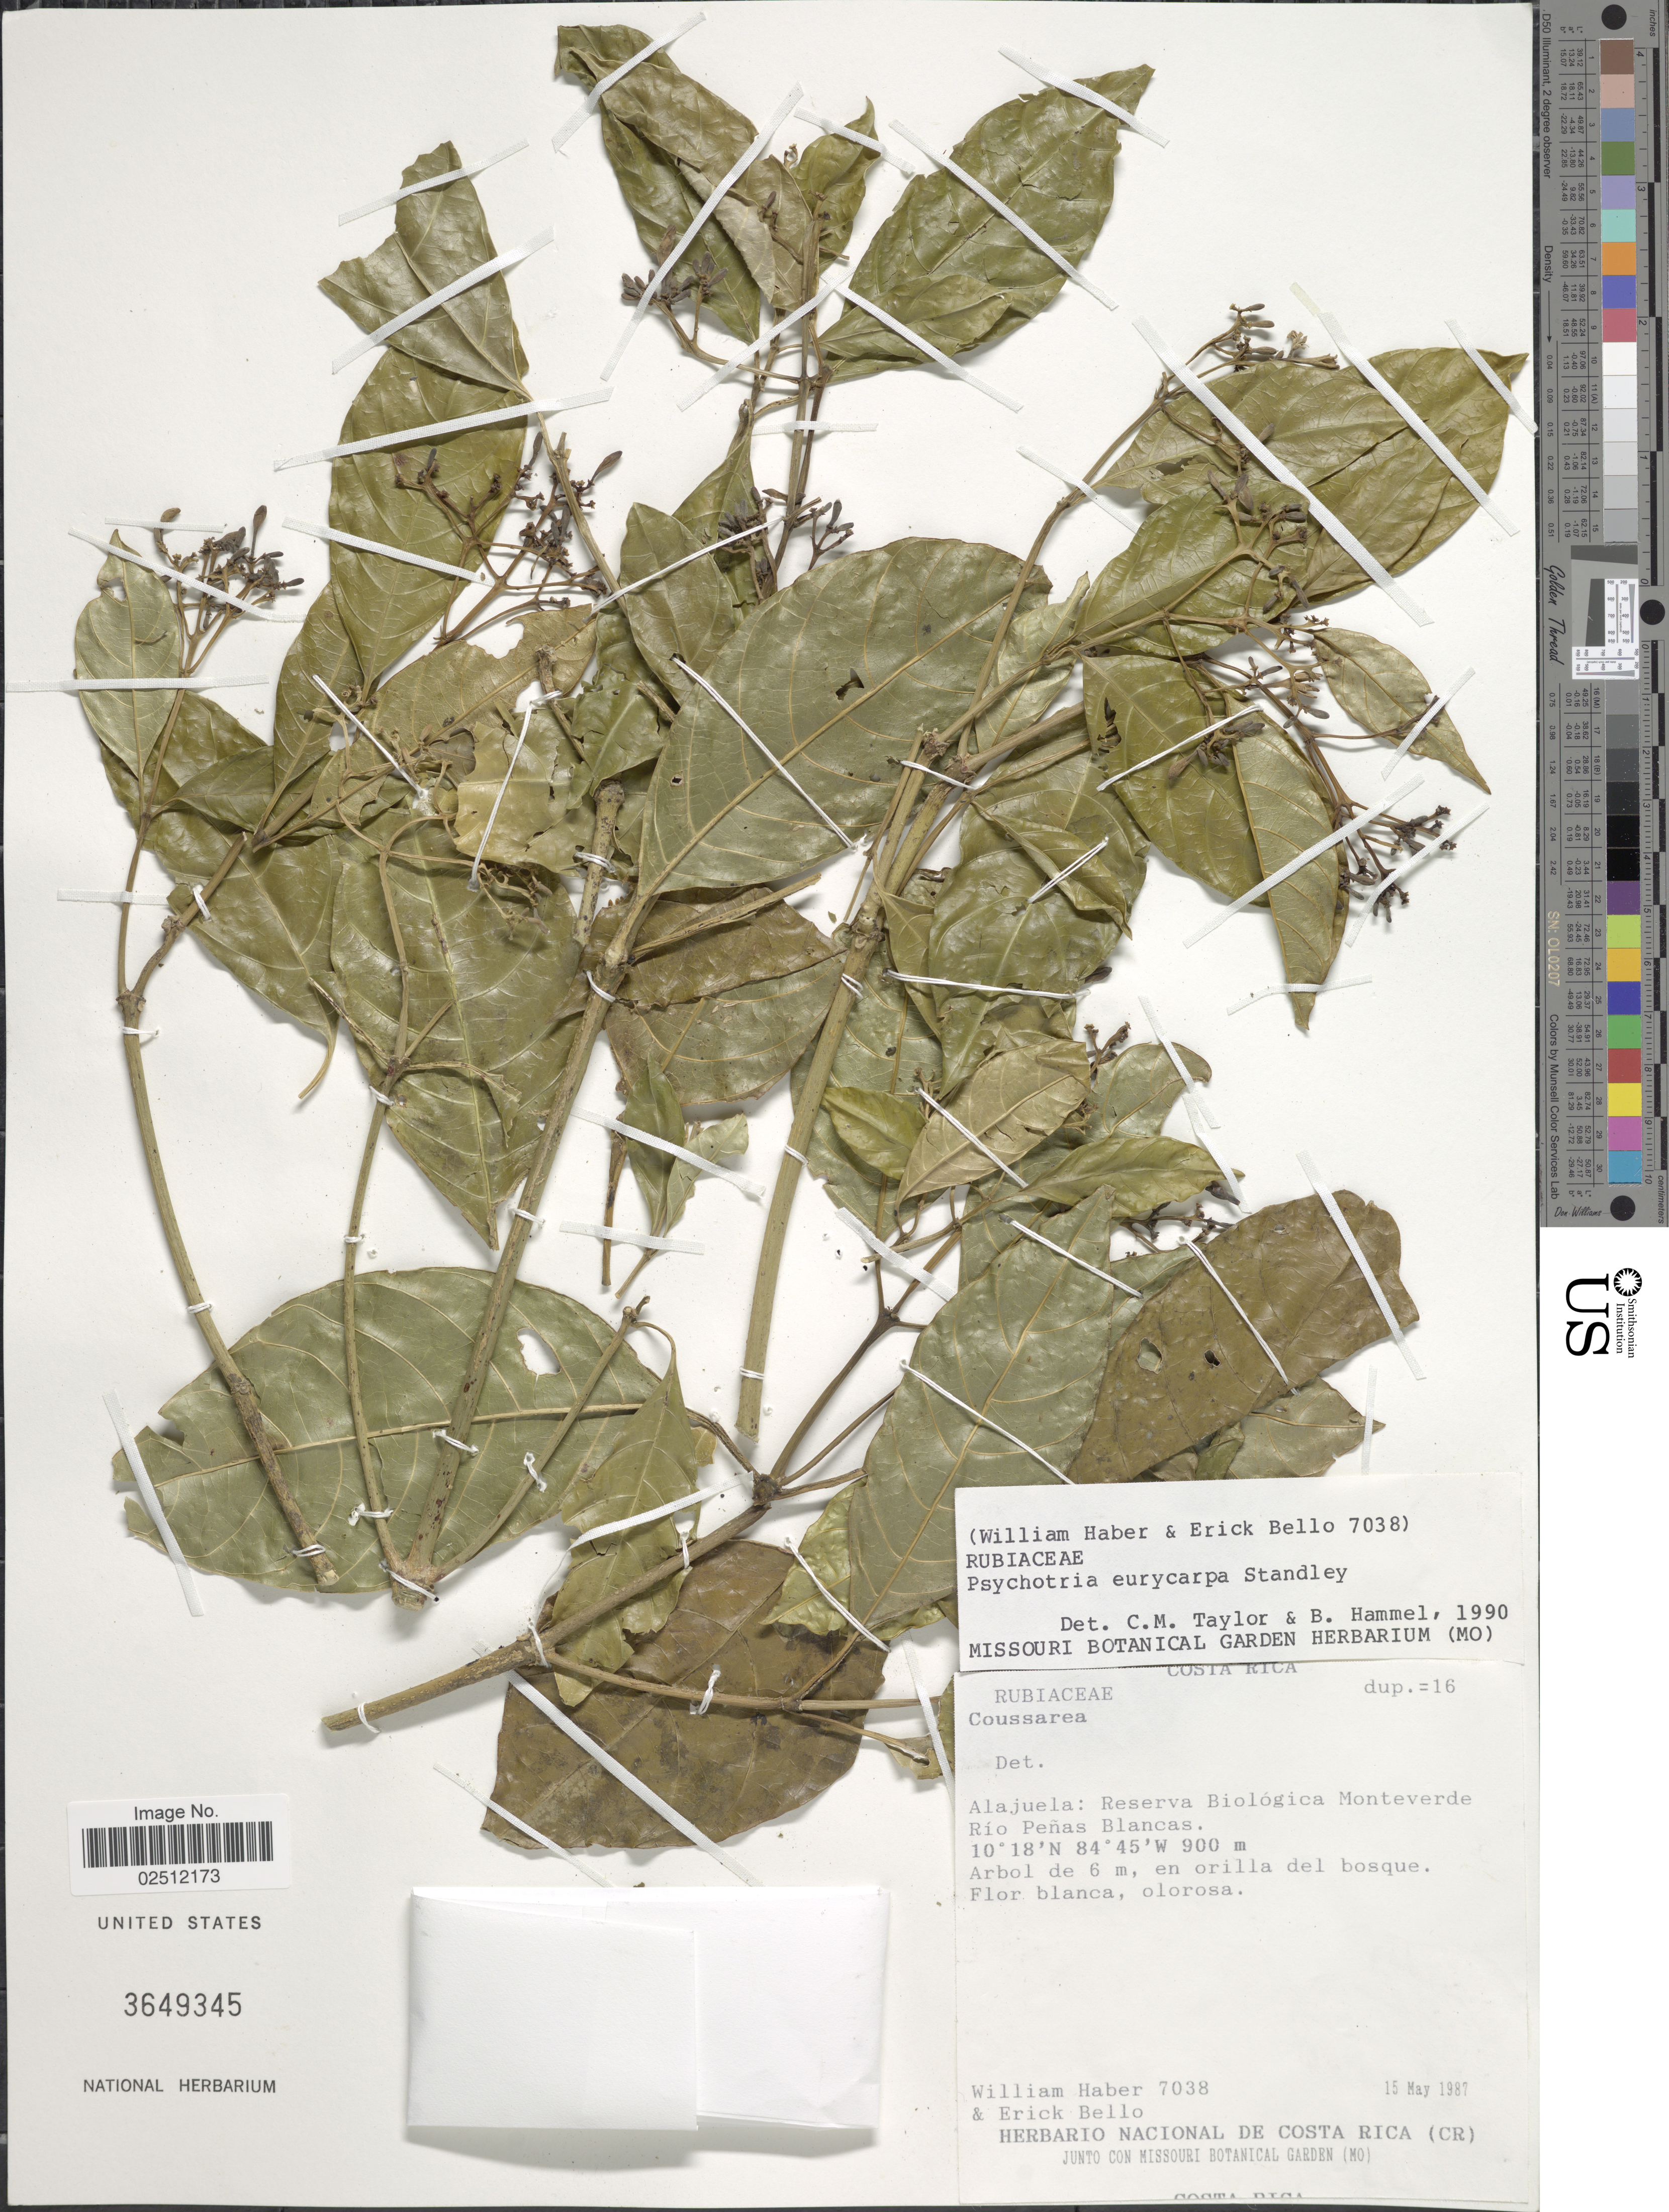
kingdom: Plantae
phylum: Tracheophyta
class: Magnoliopsida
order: Gentianales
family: Rubiaceae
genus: Psychotria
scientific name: Psychotria eurycarpa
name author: Standl.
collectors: W. Haber & E. Bello C.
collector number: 7038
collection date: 1987-05-15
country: Costa Rica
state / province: Alajuela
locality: Reserva Biológica Monteverde Río Peñas Blancas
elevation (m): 900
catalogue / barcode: US 3649345